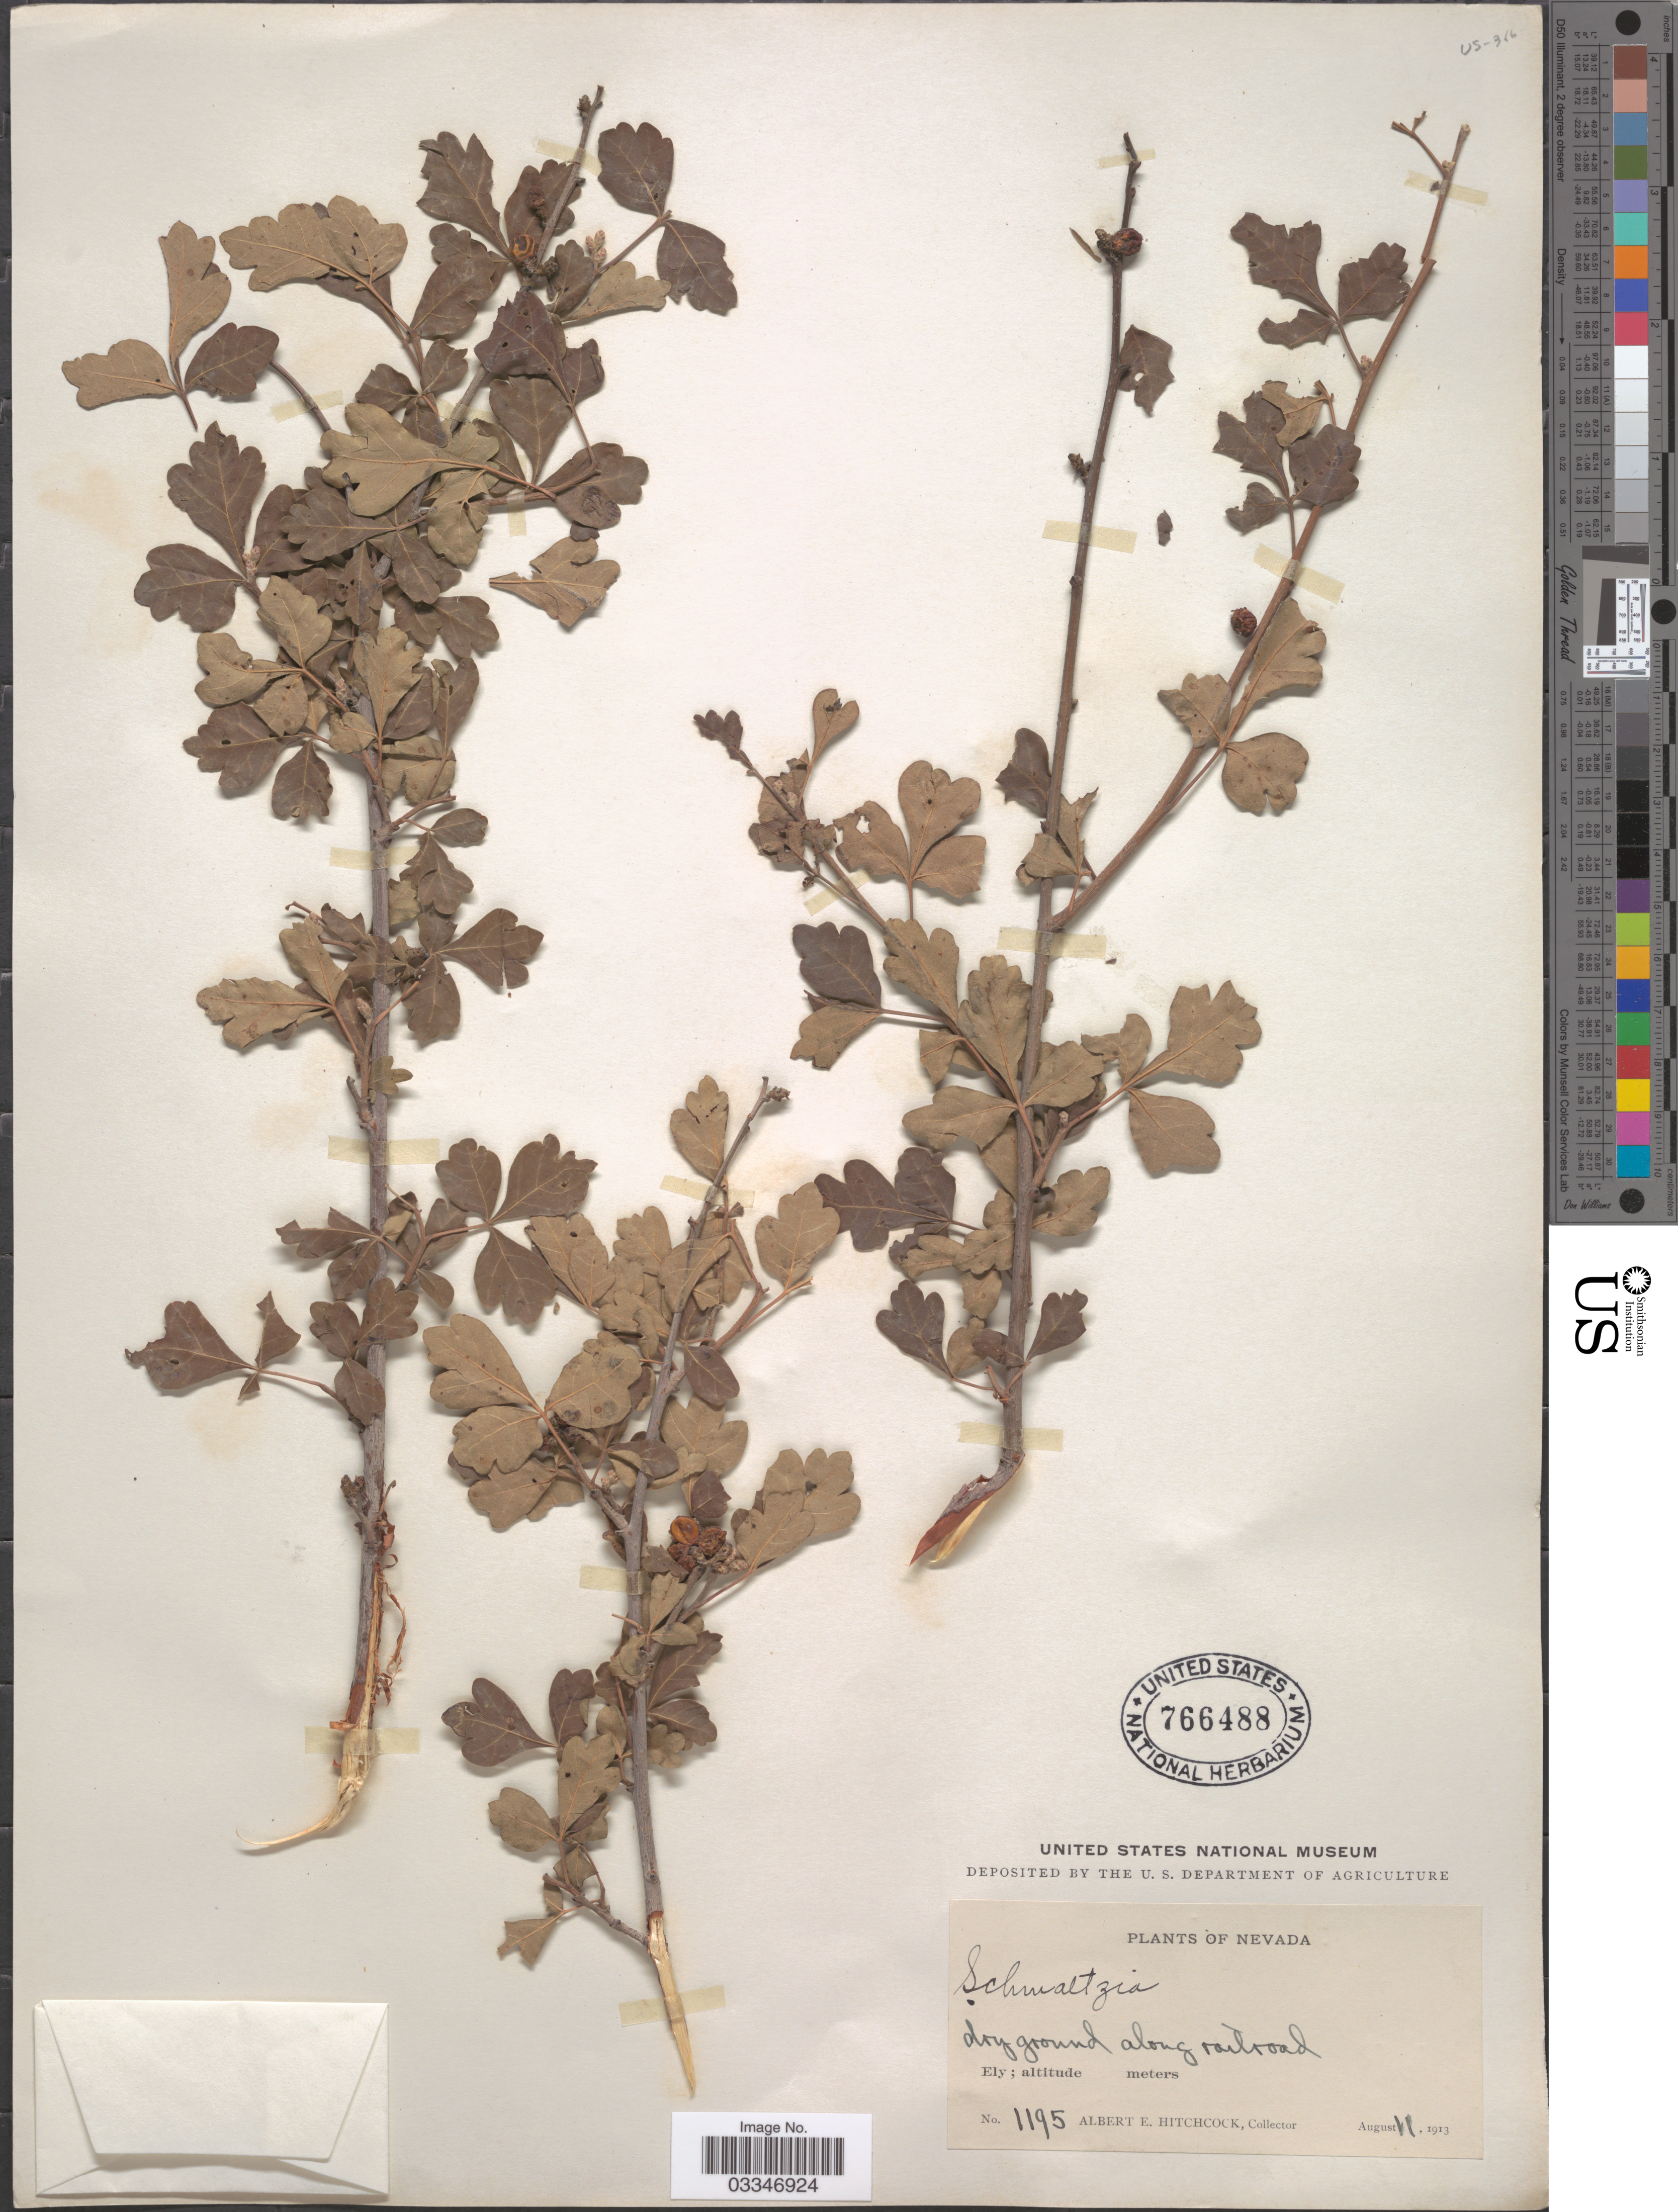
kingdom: Plantae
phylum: Tracheophyta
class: Magnoliopsida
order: Sapindales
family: Anacardiaceae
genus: Rhus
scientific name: Rhus sp.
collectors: A. Hitchcock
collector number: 1195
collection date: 1913-08-11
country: United States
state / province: Nevada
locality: Ely.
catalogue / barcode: US 766488